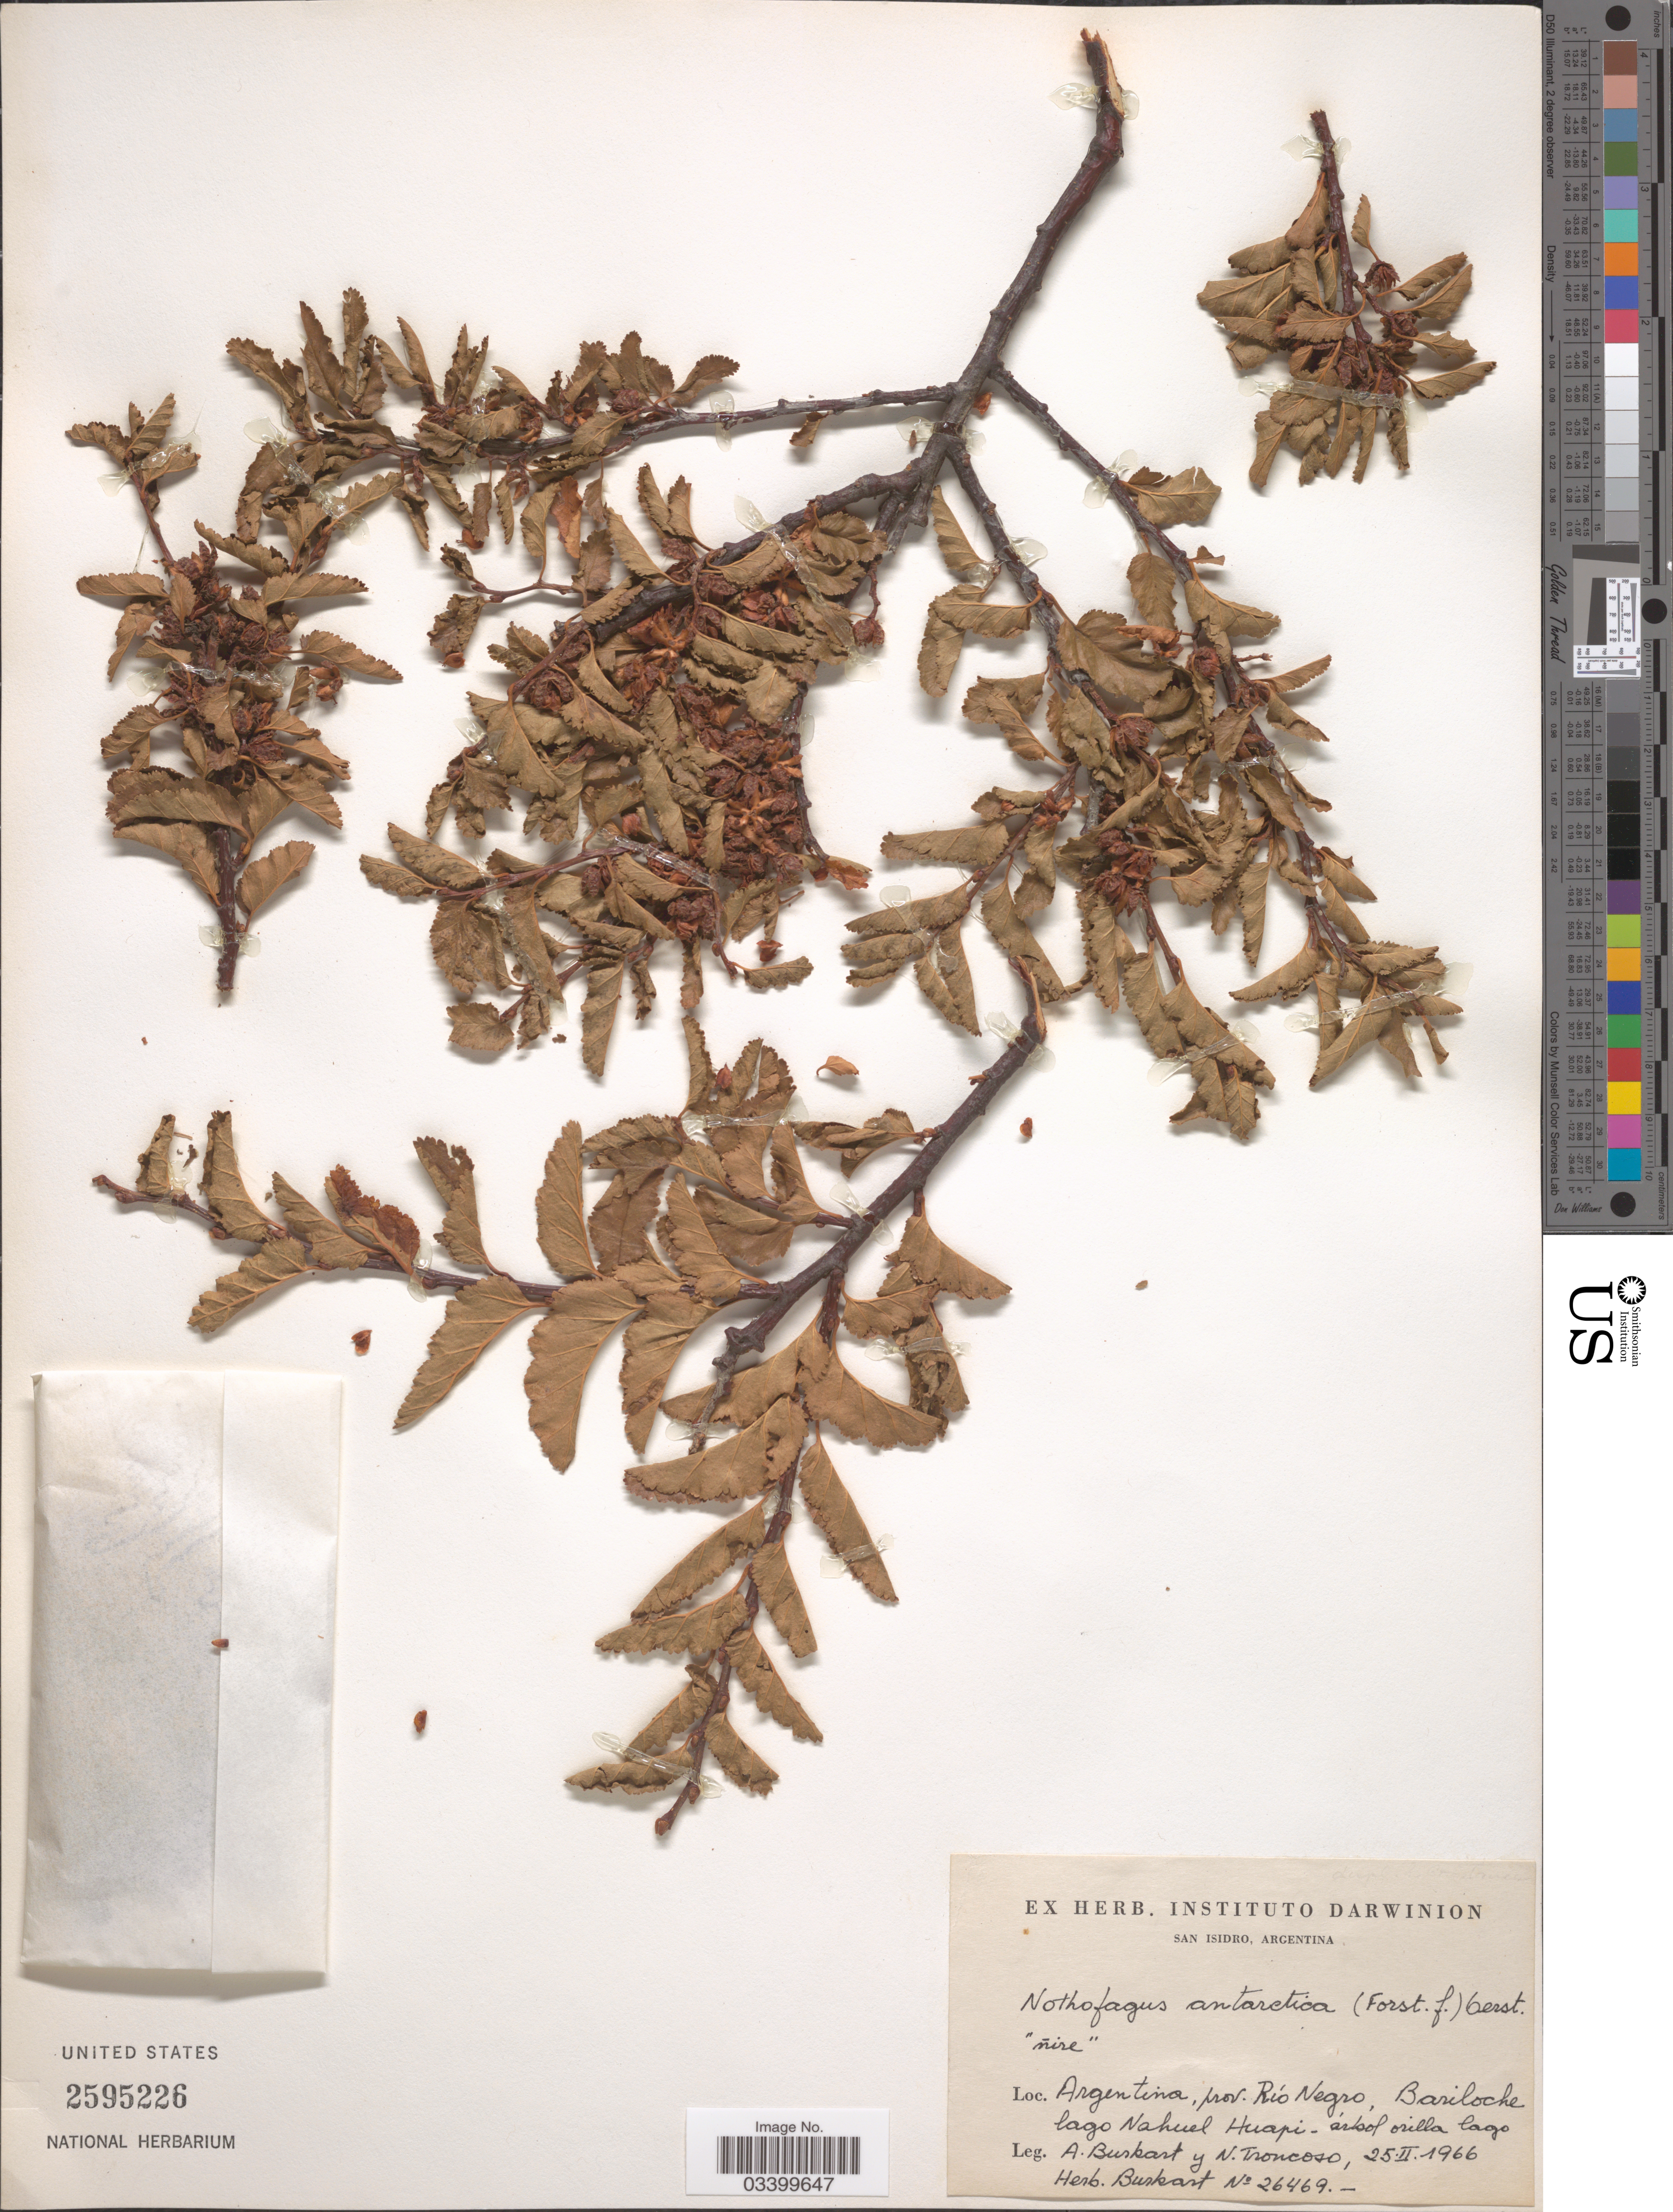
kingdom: Plantae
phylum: Tracheophyta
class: Magnoliopsida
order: Fagales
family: Nothofagaceae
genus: Nothofagus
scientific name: Nothofagus antarctica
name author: (G. Forst.) Oerst.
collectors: A. E. Burkart & N. Troncoso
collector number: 26469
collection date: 1966-02-25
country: Argentina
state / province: Rio Negro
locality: Bariloche lago Nahuel Huapi - árbol orilla lago.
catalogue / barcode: US 2595226